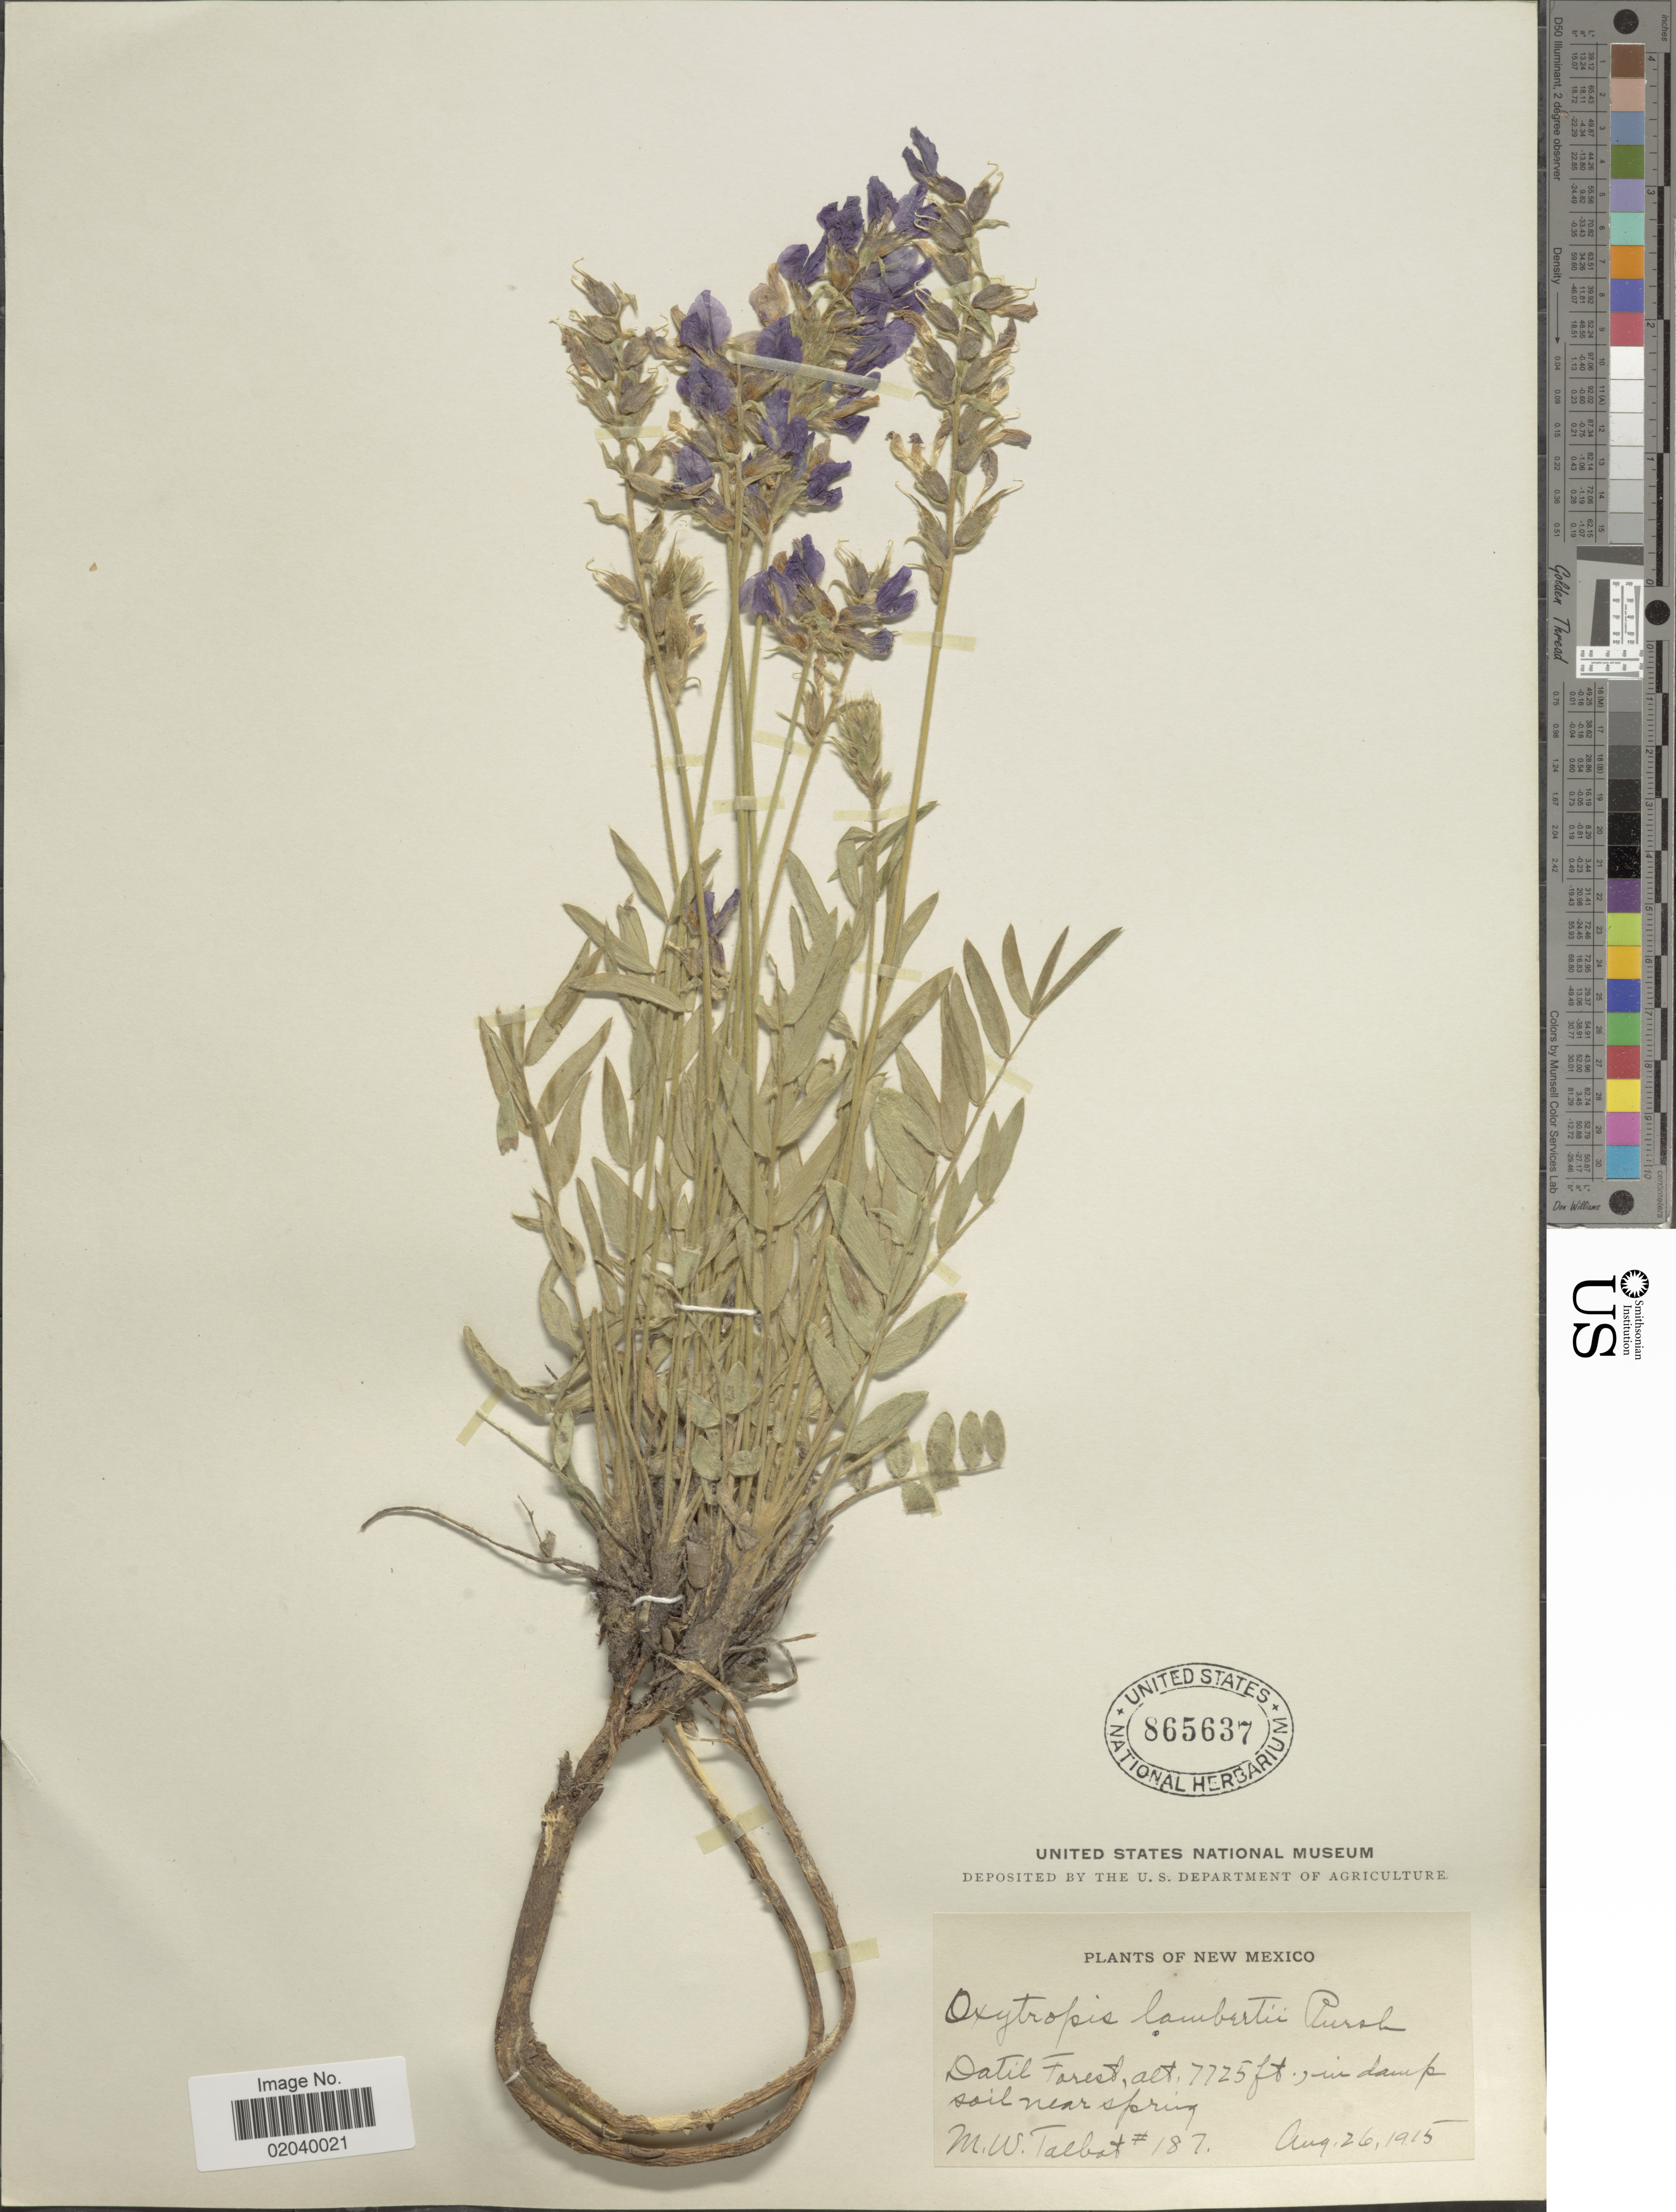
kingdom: Plantae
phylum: Tracheophyta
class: Magnoliopsida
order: Fabales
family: Fabaceae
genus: Oxytropis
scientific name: Oxytropis lambertii var. bigelovii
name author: A. Gray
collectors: M. Talbot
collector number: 187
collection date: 1915-08-26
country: United States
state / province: New Mexico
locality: Datil Forest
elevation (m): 2355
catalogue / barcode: US 865637